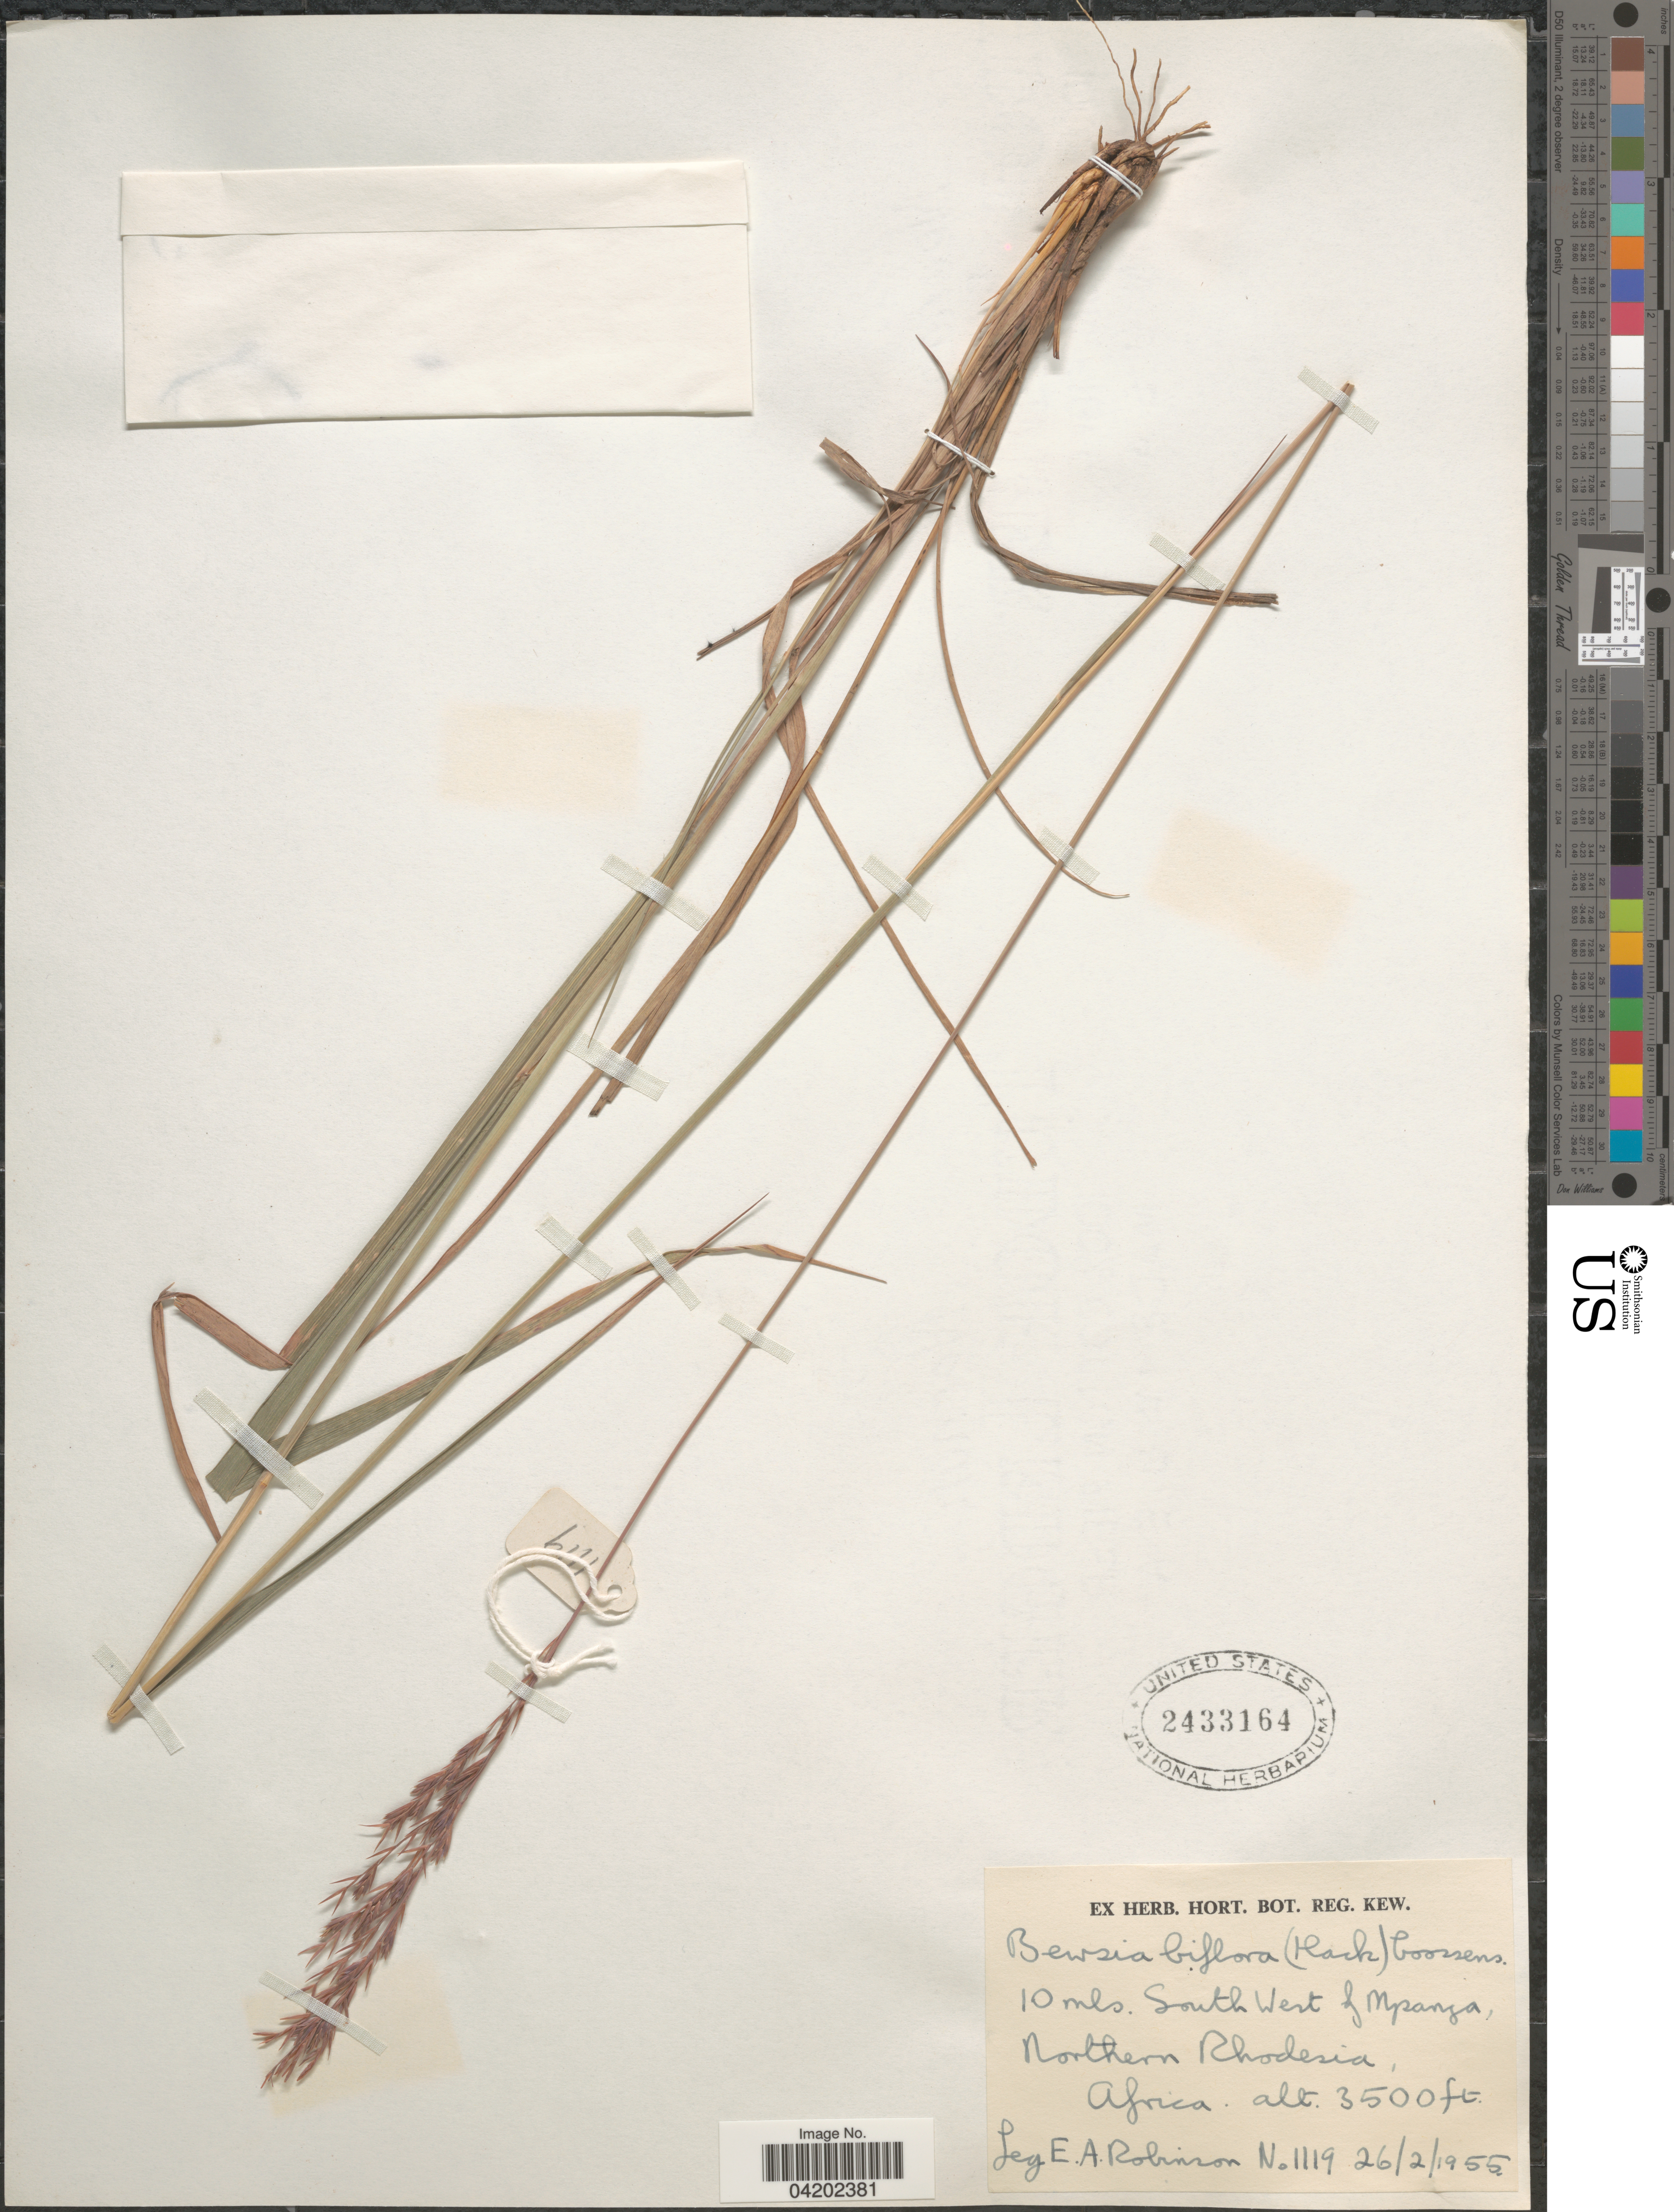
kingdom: Plantae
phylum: Tracheophyta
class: Liliopsida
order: Poales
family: Poaceae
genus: Bewsia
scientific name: Bewsia biflora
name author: (Hack.) Gooss.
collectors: E. A. Robinson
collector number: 1119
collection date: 1955-02-26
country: Zambia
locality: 10 mls. South West of Mpanja, Northern Rhodesia.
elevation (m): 1067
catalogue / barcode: US 2433164